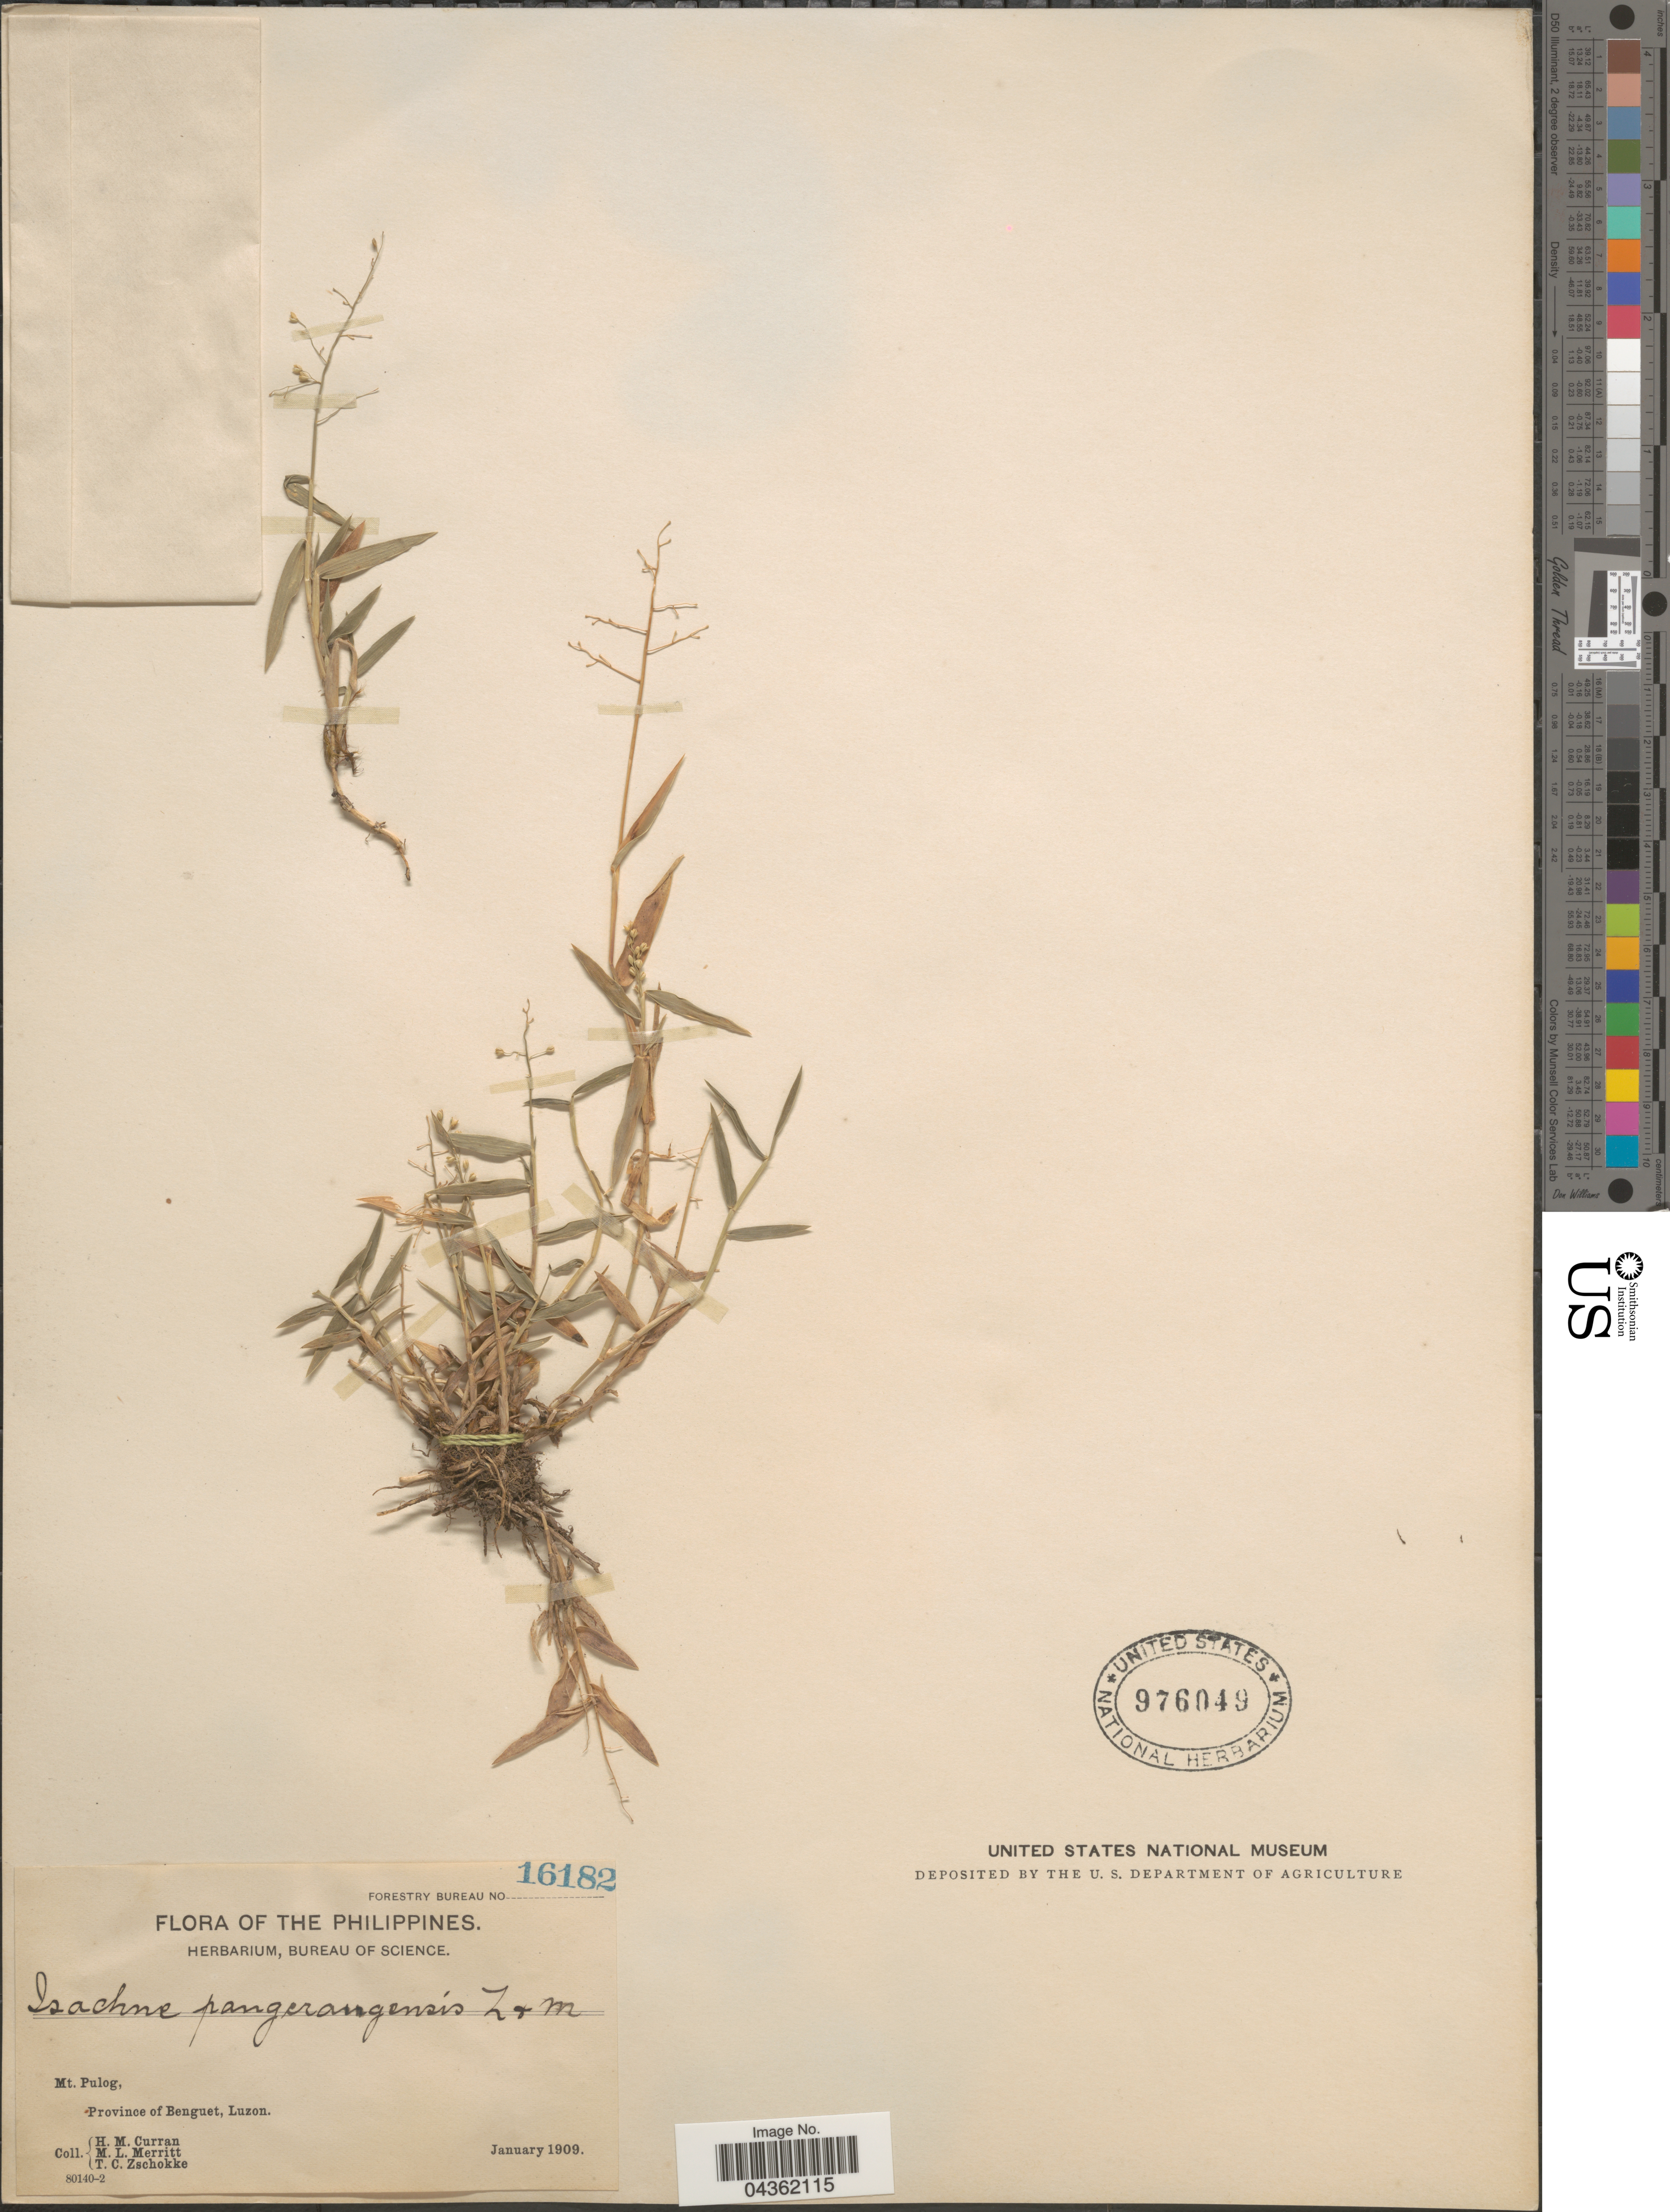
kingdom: Plantae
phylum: Tracheophyta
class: Liliopsida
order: Poales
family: Poaceae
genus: Isachne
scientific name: Isachne pangerangensis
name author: Zoll. & Moritzi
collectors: H. M. Curran, M. L. Merritt & T. C. Zschokke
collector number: Forestry Bureau 16182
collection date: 1909-01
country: Philippines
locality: Mt. Pulog, Province of Benguet, Luzon.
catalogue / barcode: US 976049